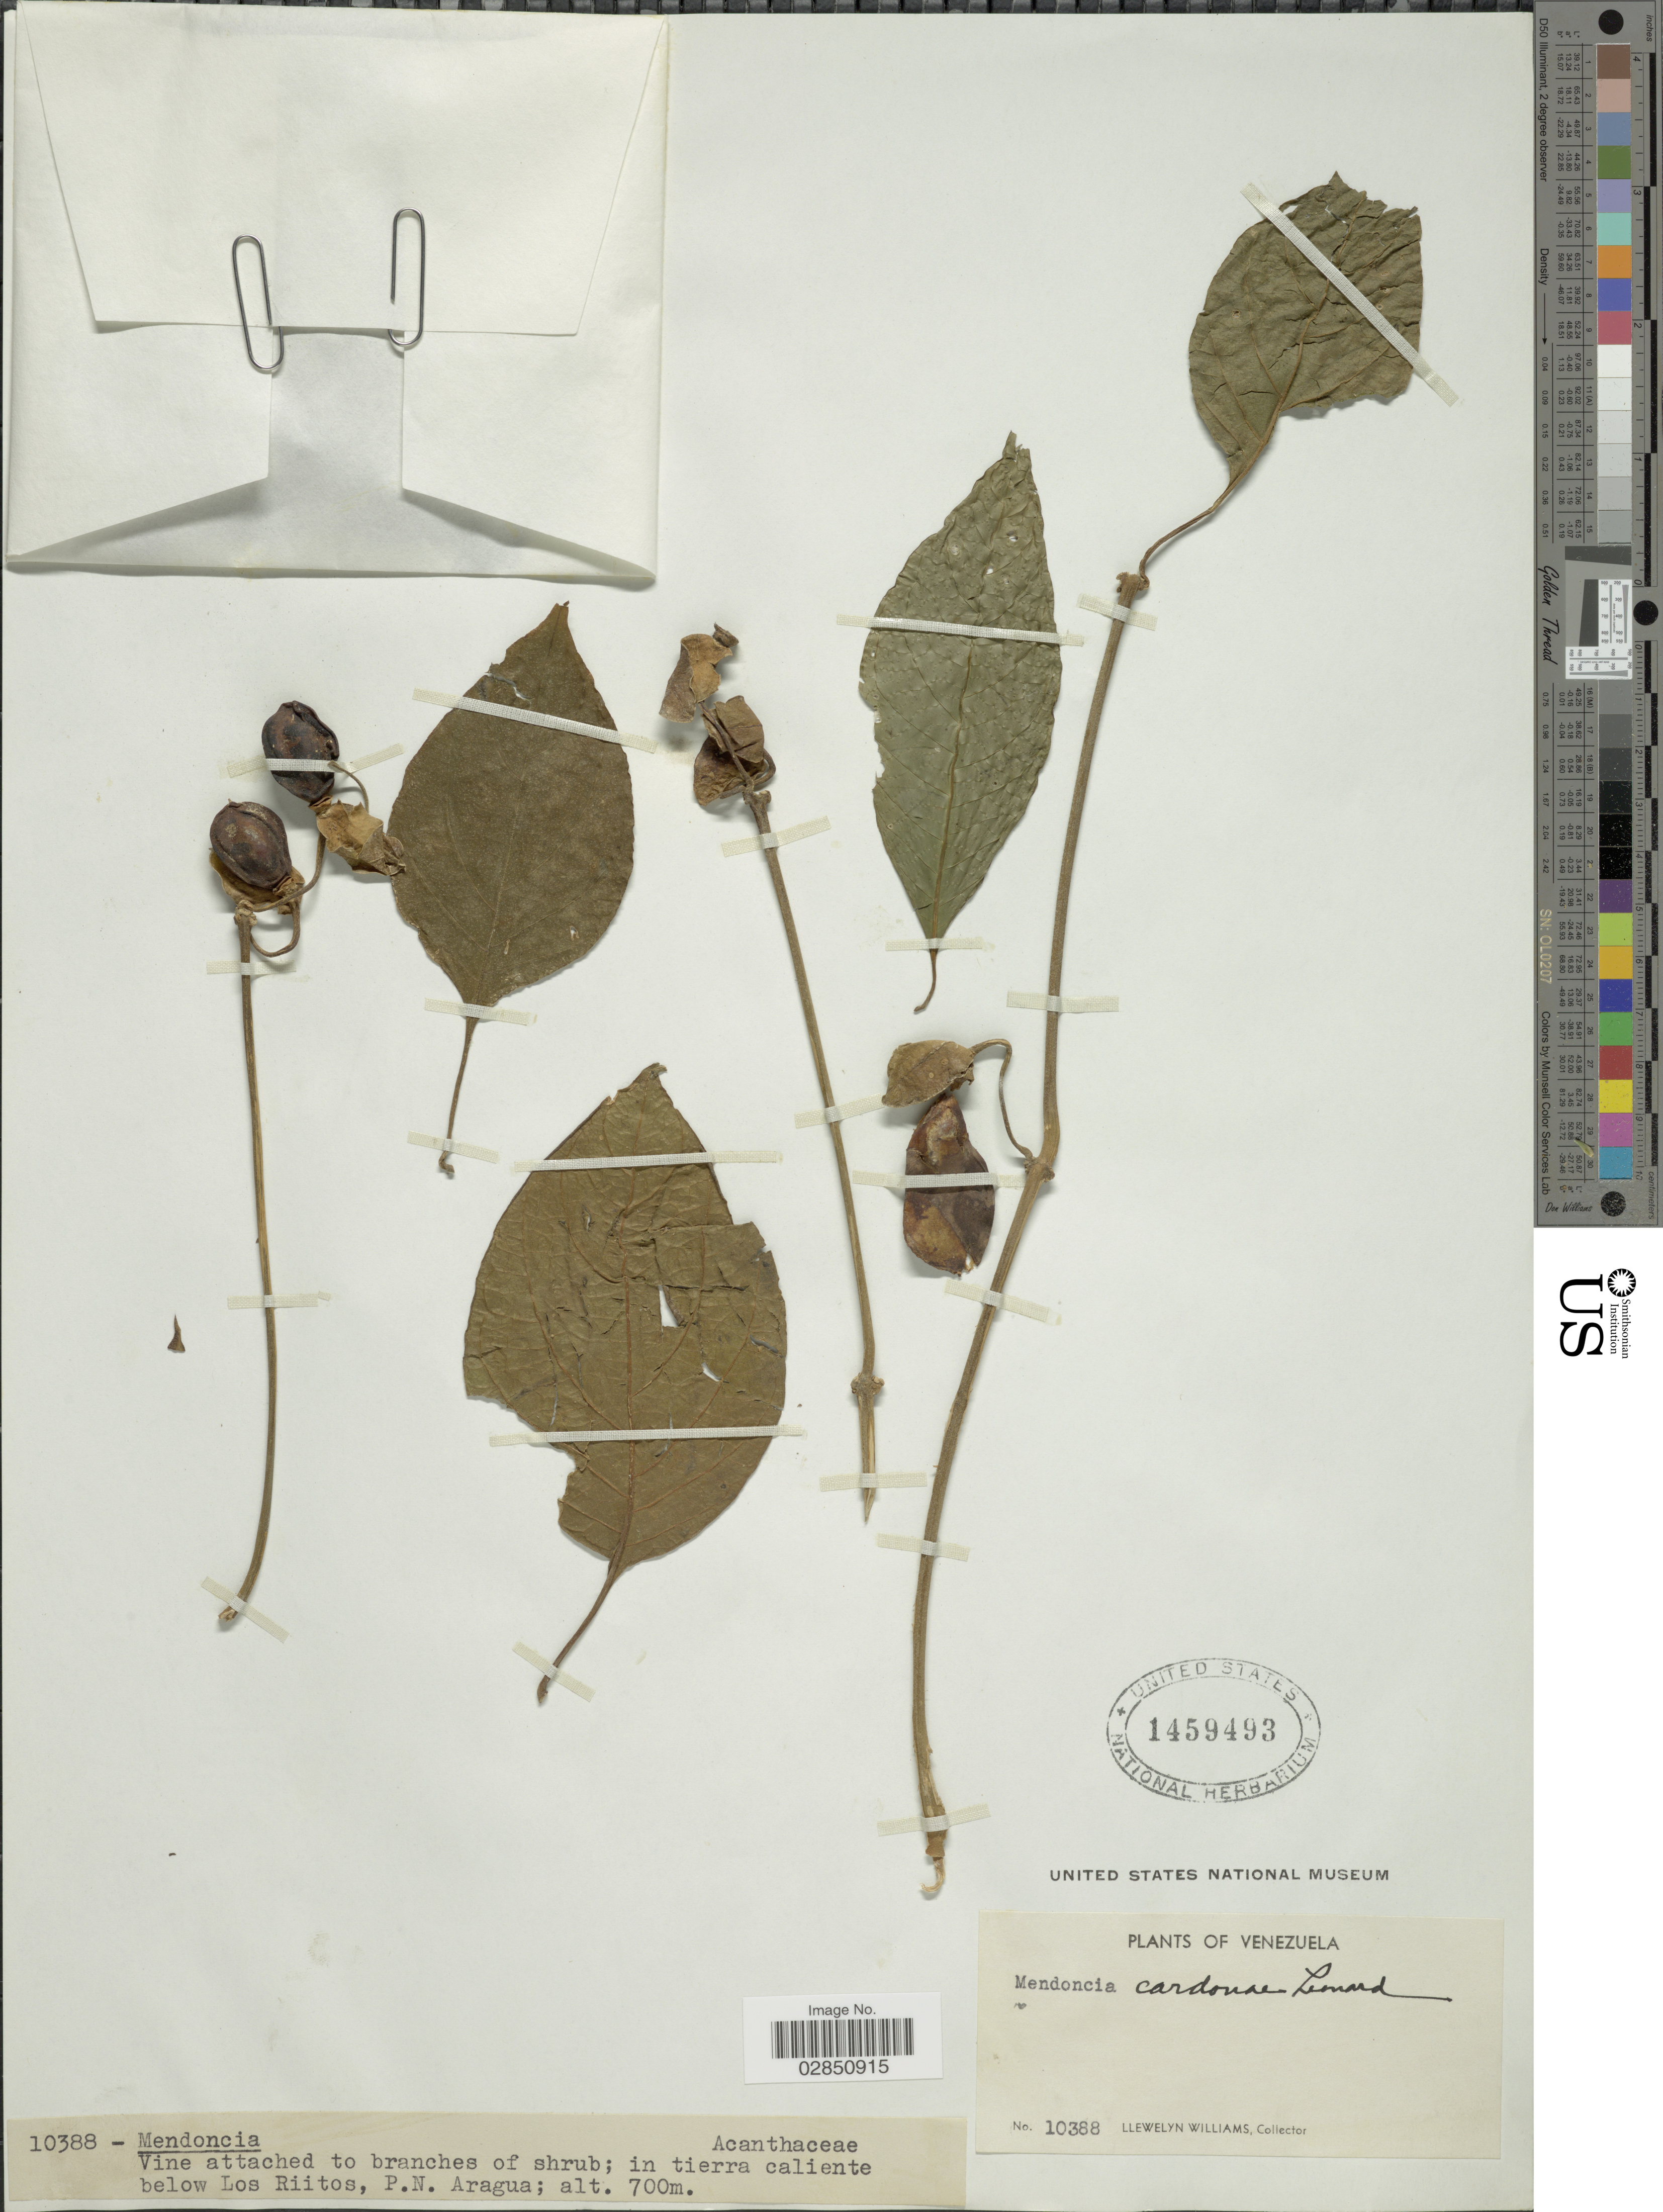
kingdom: Plantae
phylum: Tracheophyta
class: Magnoliopsida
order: Lamiales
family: Acanthaceae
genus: Mendoncia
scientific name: Mendoncia cardonae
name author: Leonard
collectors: Ll. Williams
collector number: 10388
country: Venezuela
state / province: Aragua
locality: In tierra caliente below Los Riitos, P.N. Aragua.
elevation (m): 700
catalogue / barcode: US 1459493